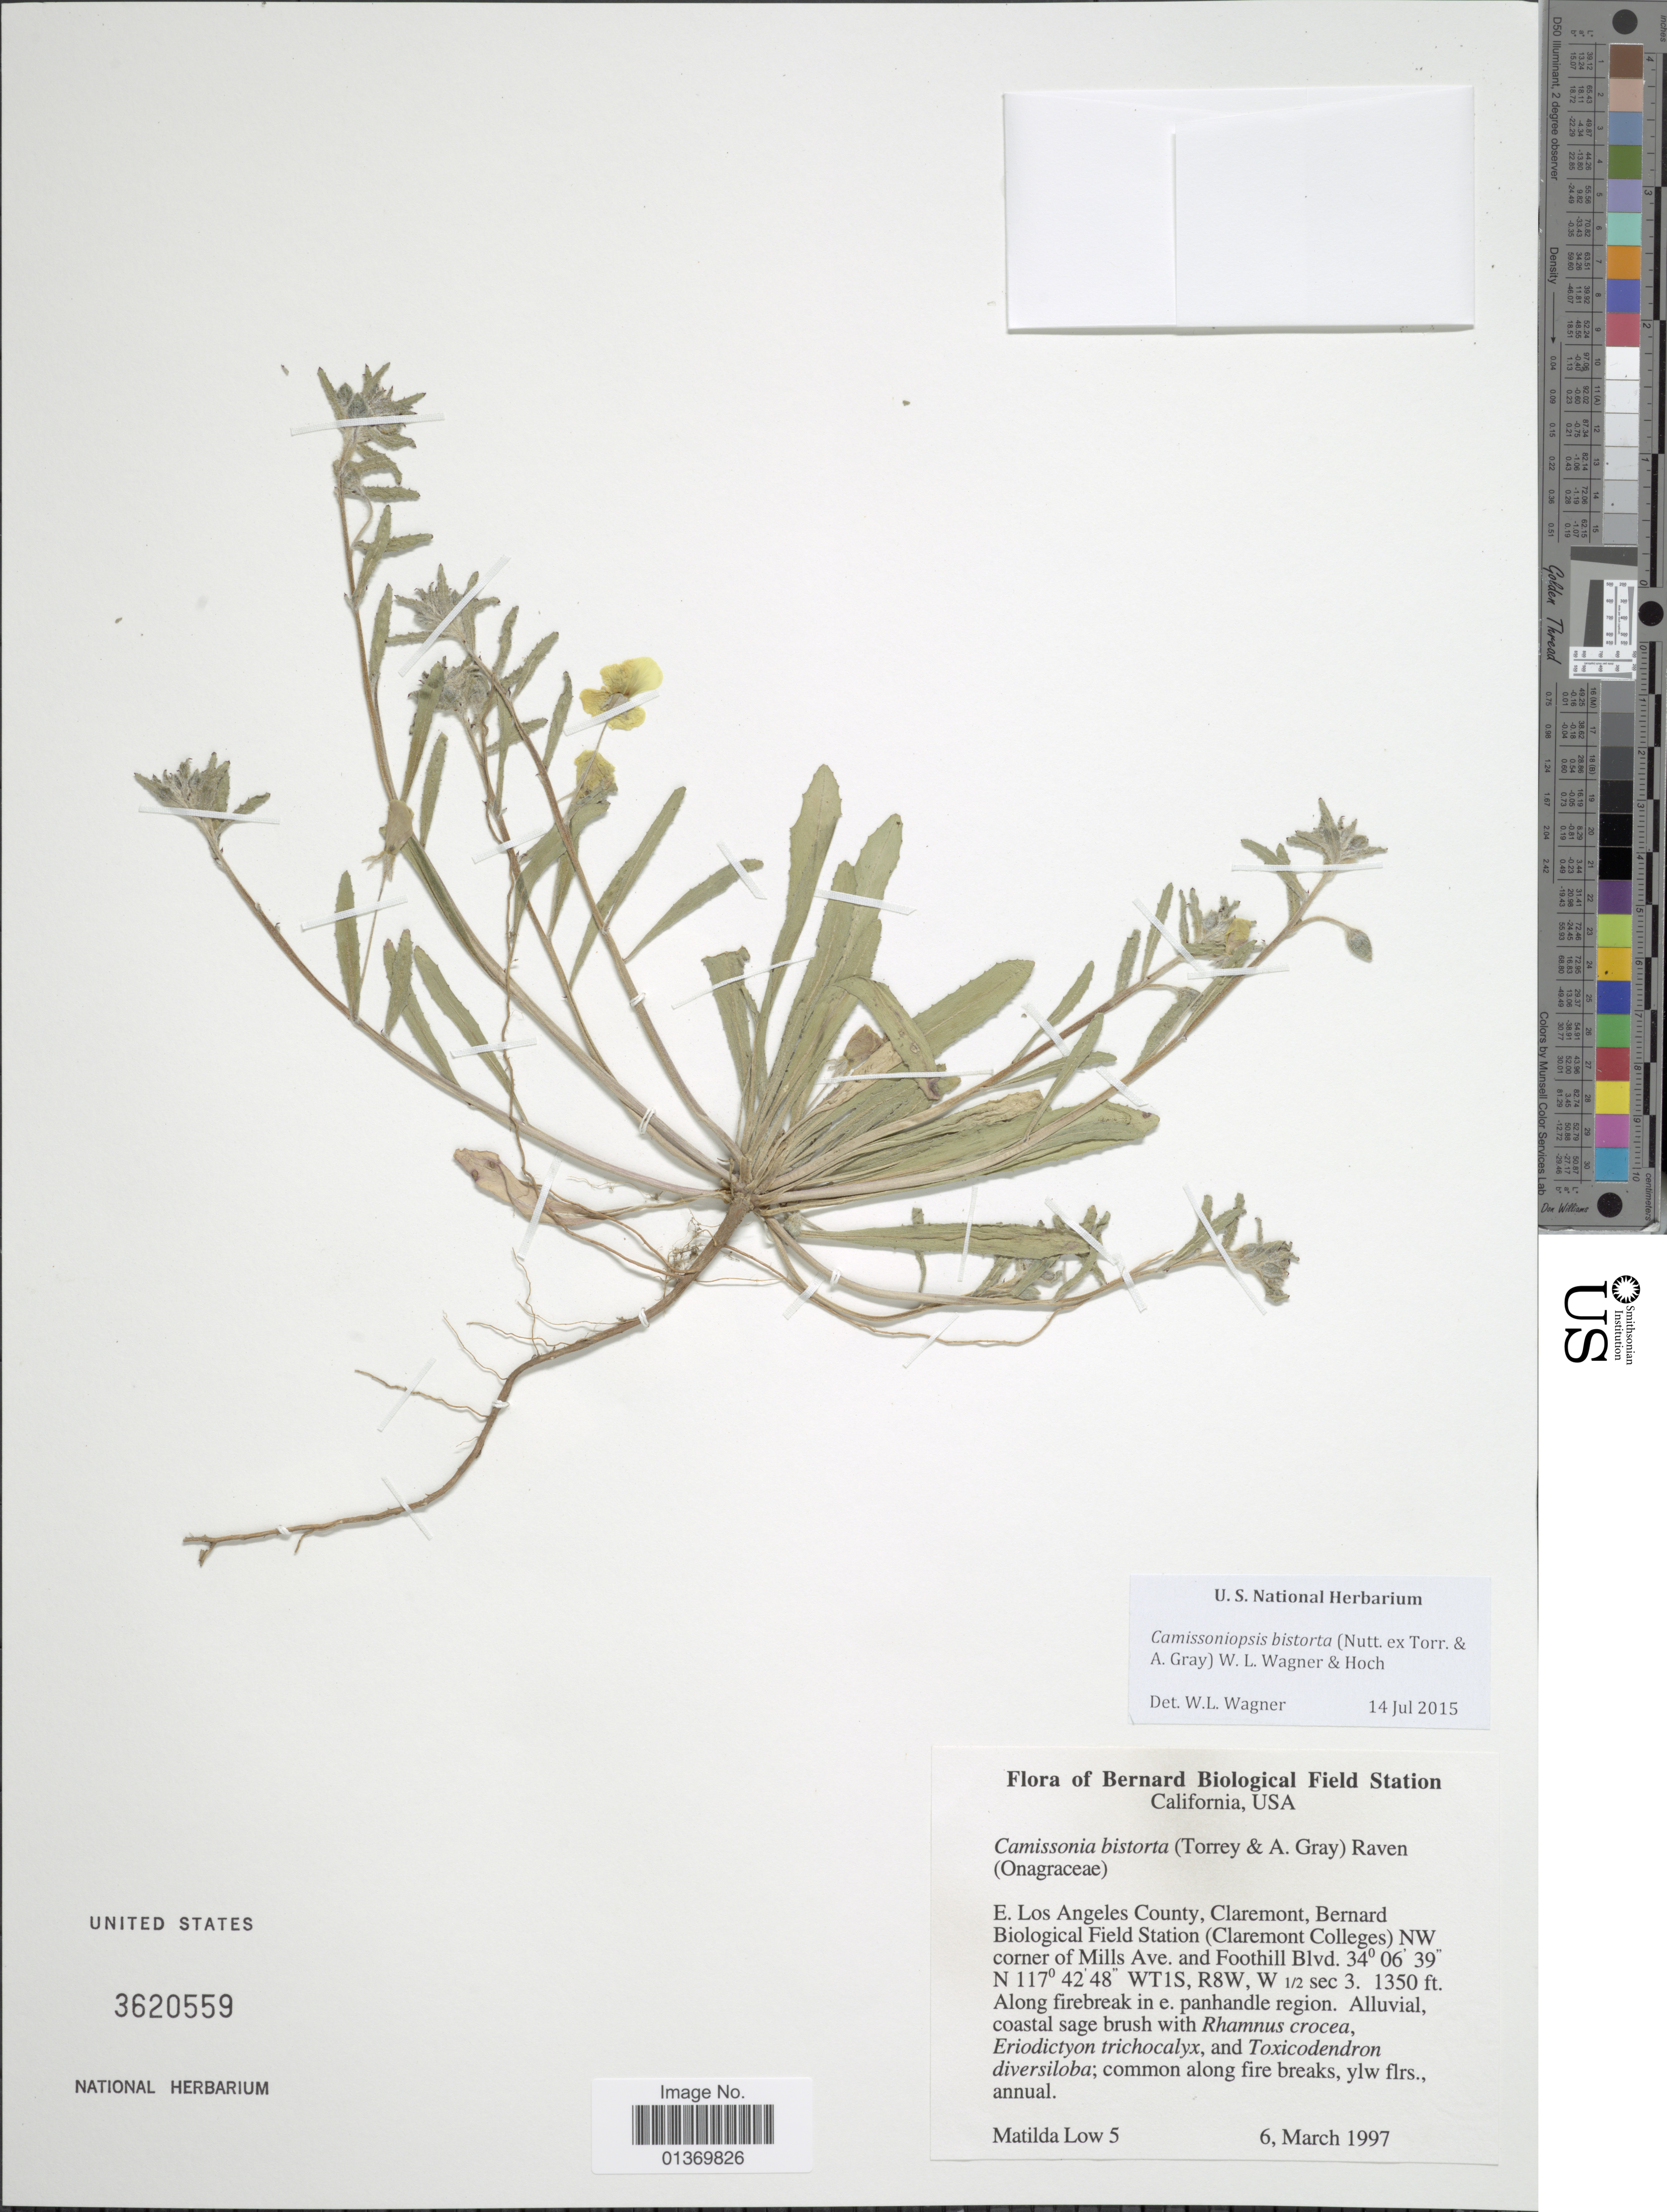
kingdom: Plantae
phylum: Tracheophyta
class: Magnoliopsida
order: Myrtales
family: Onagraceae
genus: Camissoniopsis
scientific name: Camissoniopsis bistorta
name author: (Nutt. ex Torr. & A. Gray) W.L. Wagner & Hoch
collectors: M. Low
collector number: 5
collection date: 1997-03-06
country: United States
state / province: California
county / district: Los Angeles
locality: E. Los Angeles County, Claremont, Bernard Biological Field Station (Claremont Colleges) NW corner of Mills Ave and Foothill Blvd, WT1S, R8W, W ½ sec 3.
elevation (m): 411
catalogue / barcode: US 3620559